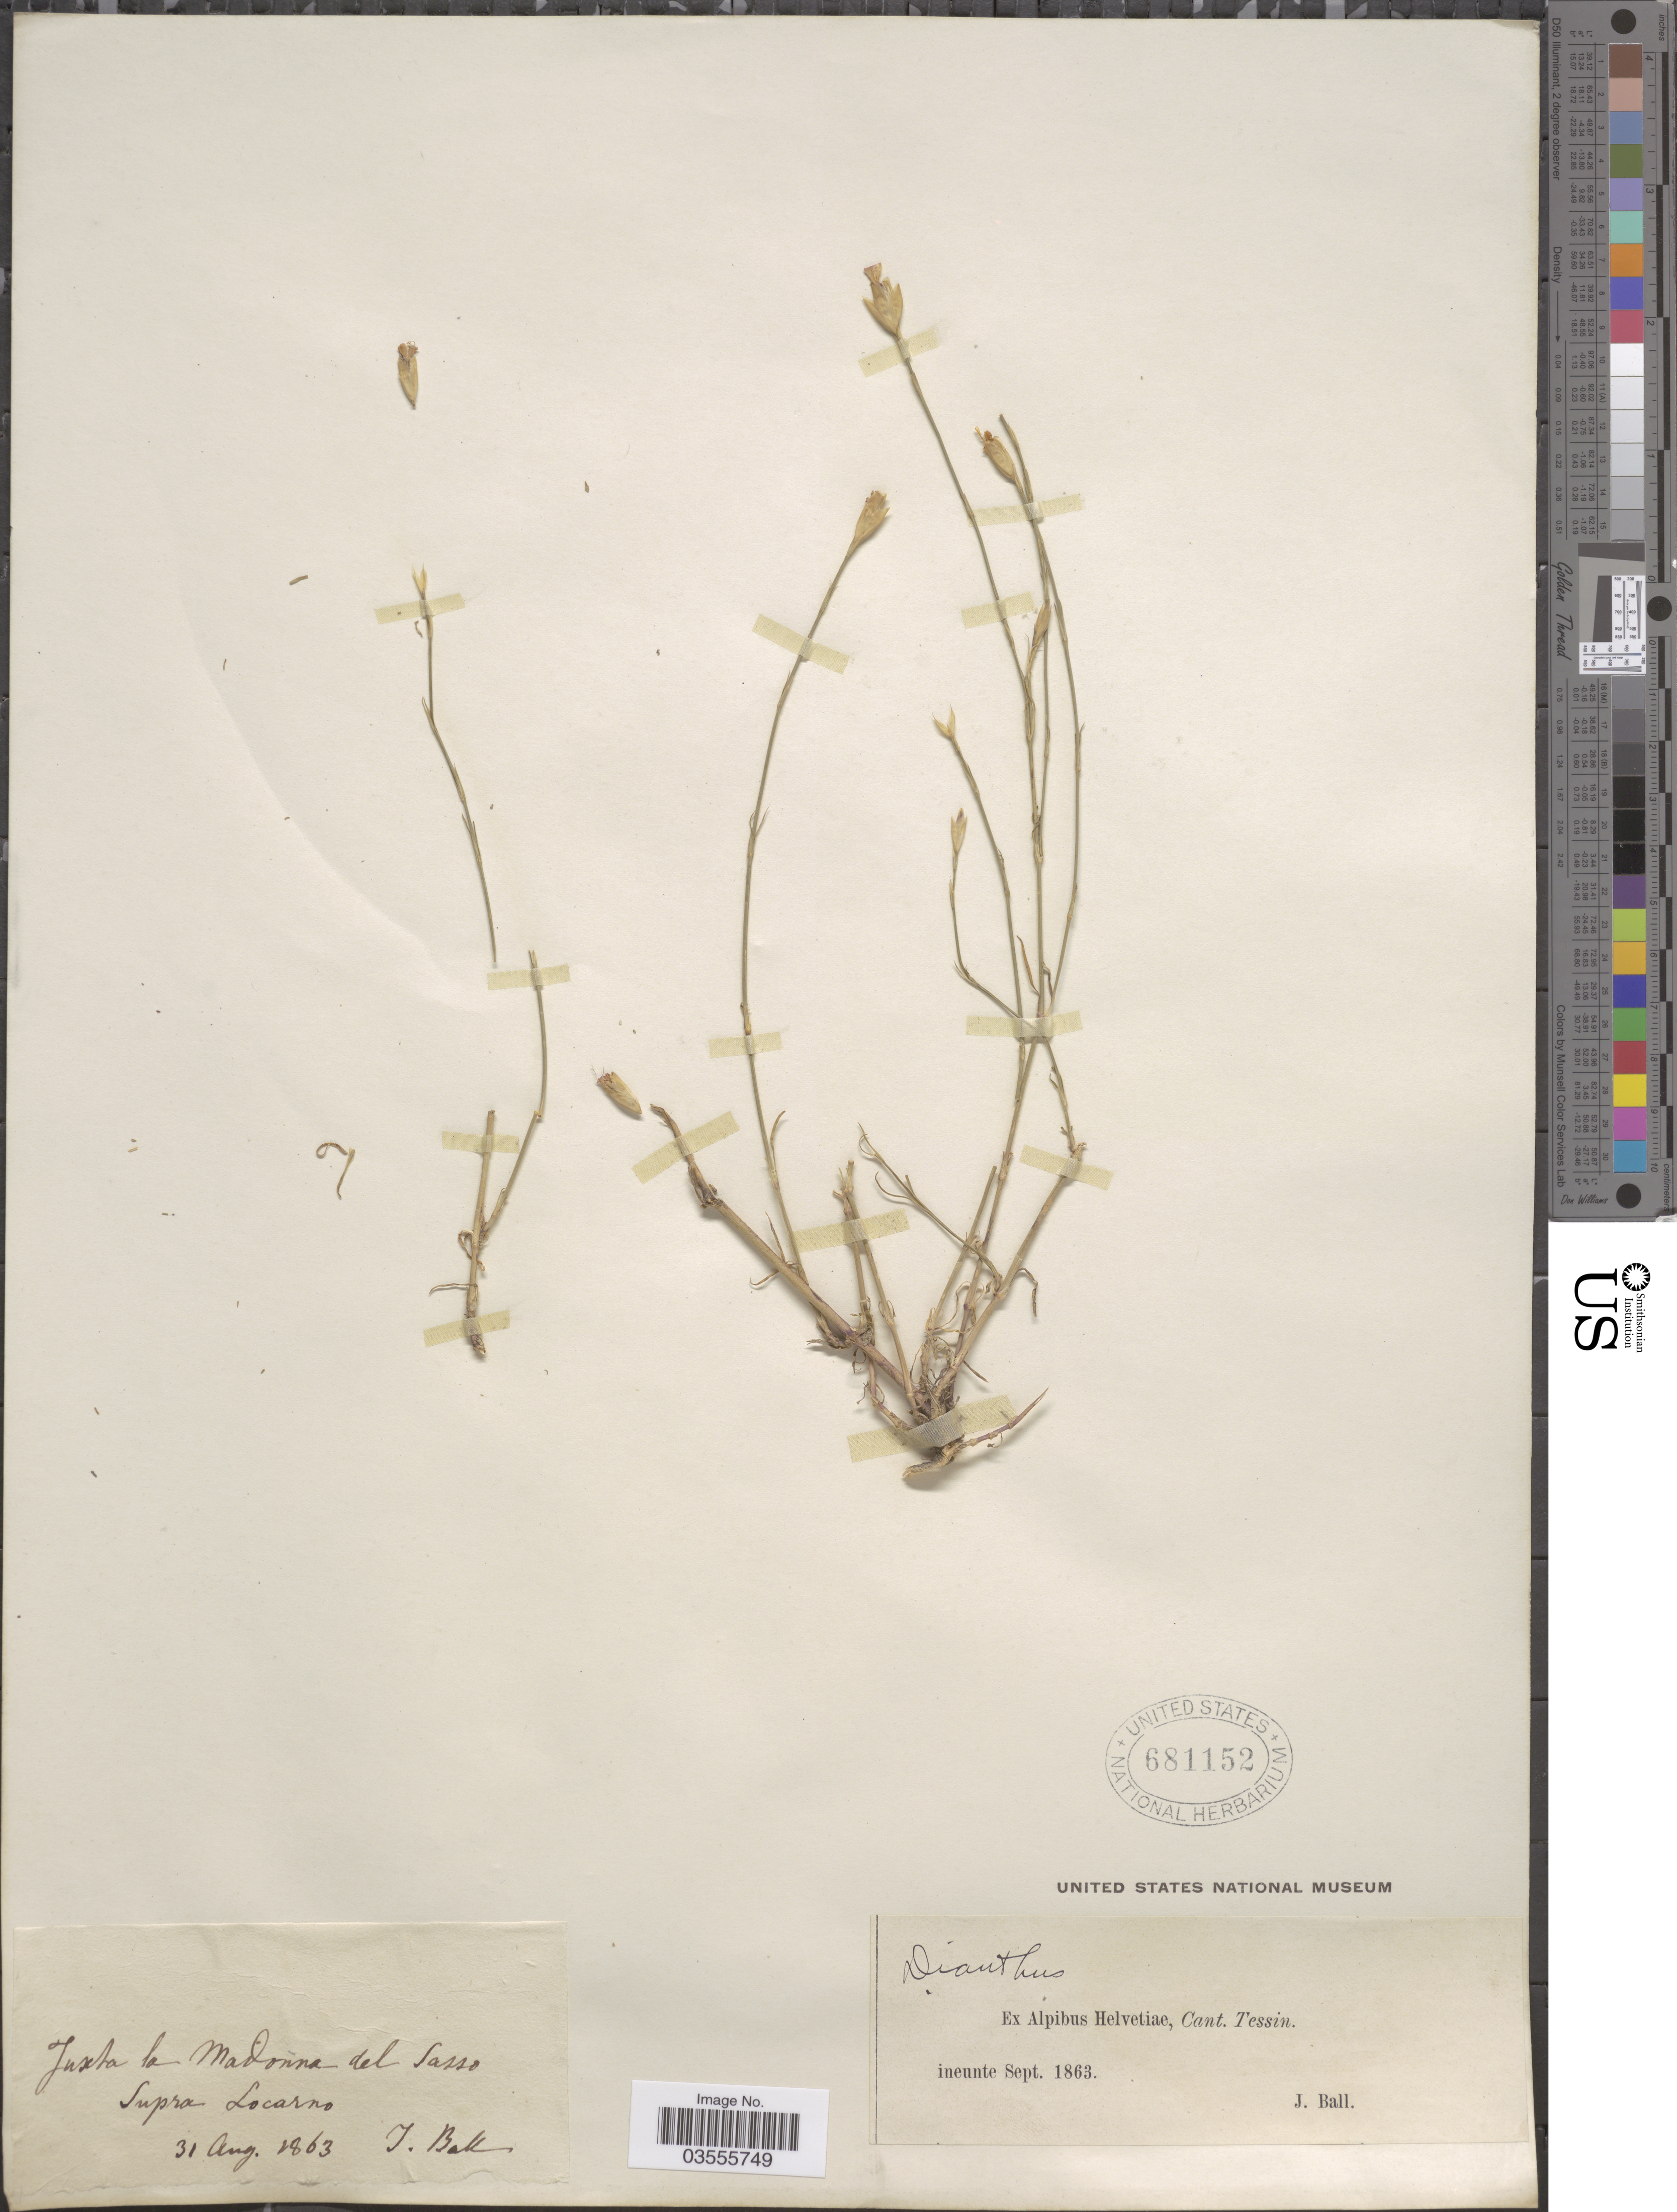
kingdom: Plantae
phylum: Tracheophyta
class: Magnoliopsida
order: Caryophyllales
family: Caryophyllaceae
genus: Petrorhagia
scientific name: Petrorhagia prolifera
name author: (L.) P.W. Ball & Heywood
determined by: Rabeler, R. K.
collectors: J. Ball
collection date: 1863-08-31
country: Switzerland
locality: Juxta la Madonna del Sasso Supra Locarno. Ex Alpibus Helvetiae, Cant. Tessin.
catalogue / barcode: US 681152